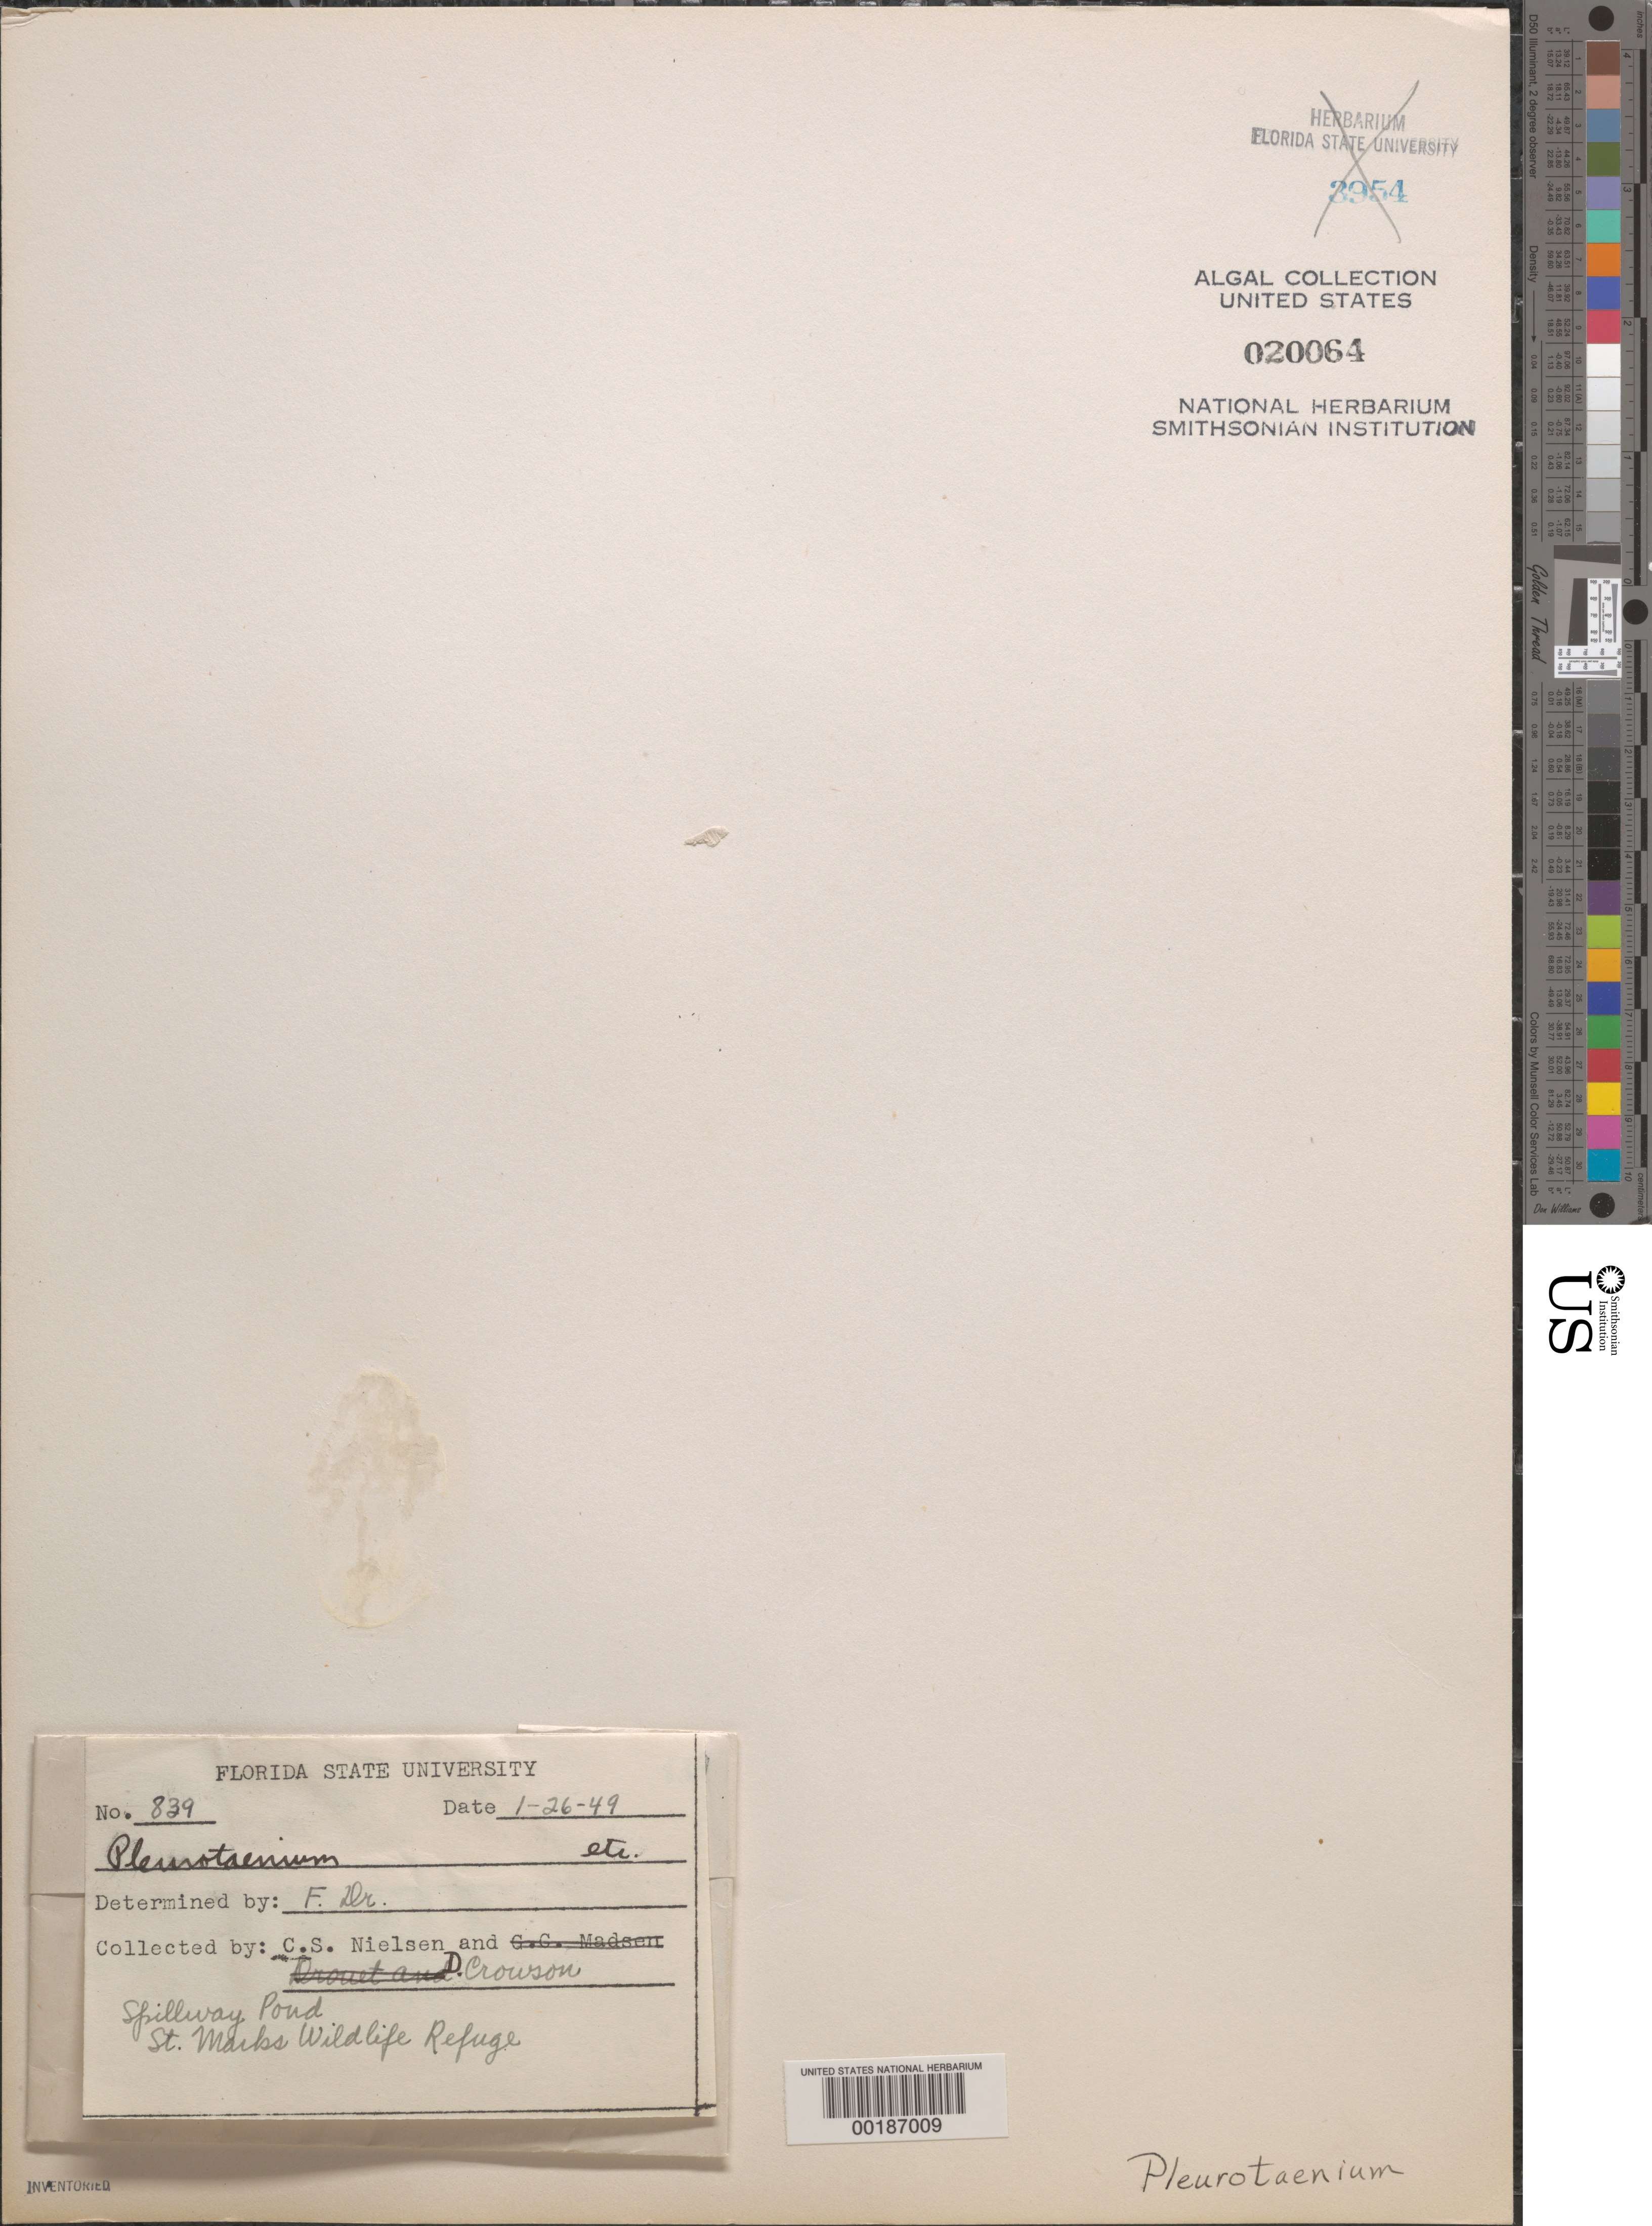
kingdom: Plantae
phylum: Charophyta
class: Zygnematophyceae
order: Zygnematales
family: Desmidiaceae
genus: Pleurotaenium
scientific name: Pleurotaenium sp.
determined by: Drouet, F. E.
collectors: C. S. Nielsen & D. Crowson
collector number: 839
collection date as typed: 26 Jan 1949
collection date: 1949-01-26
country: United States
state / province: Florida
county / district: Wakulla County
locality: Spillway Pond, St. Marks Wildlife Refuge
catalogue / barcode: US 20064